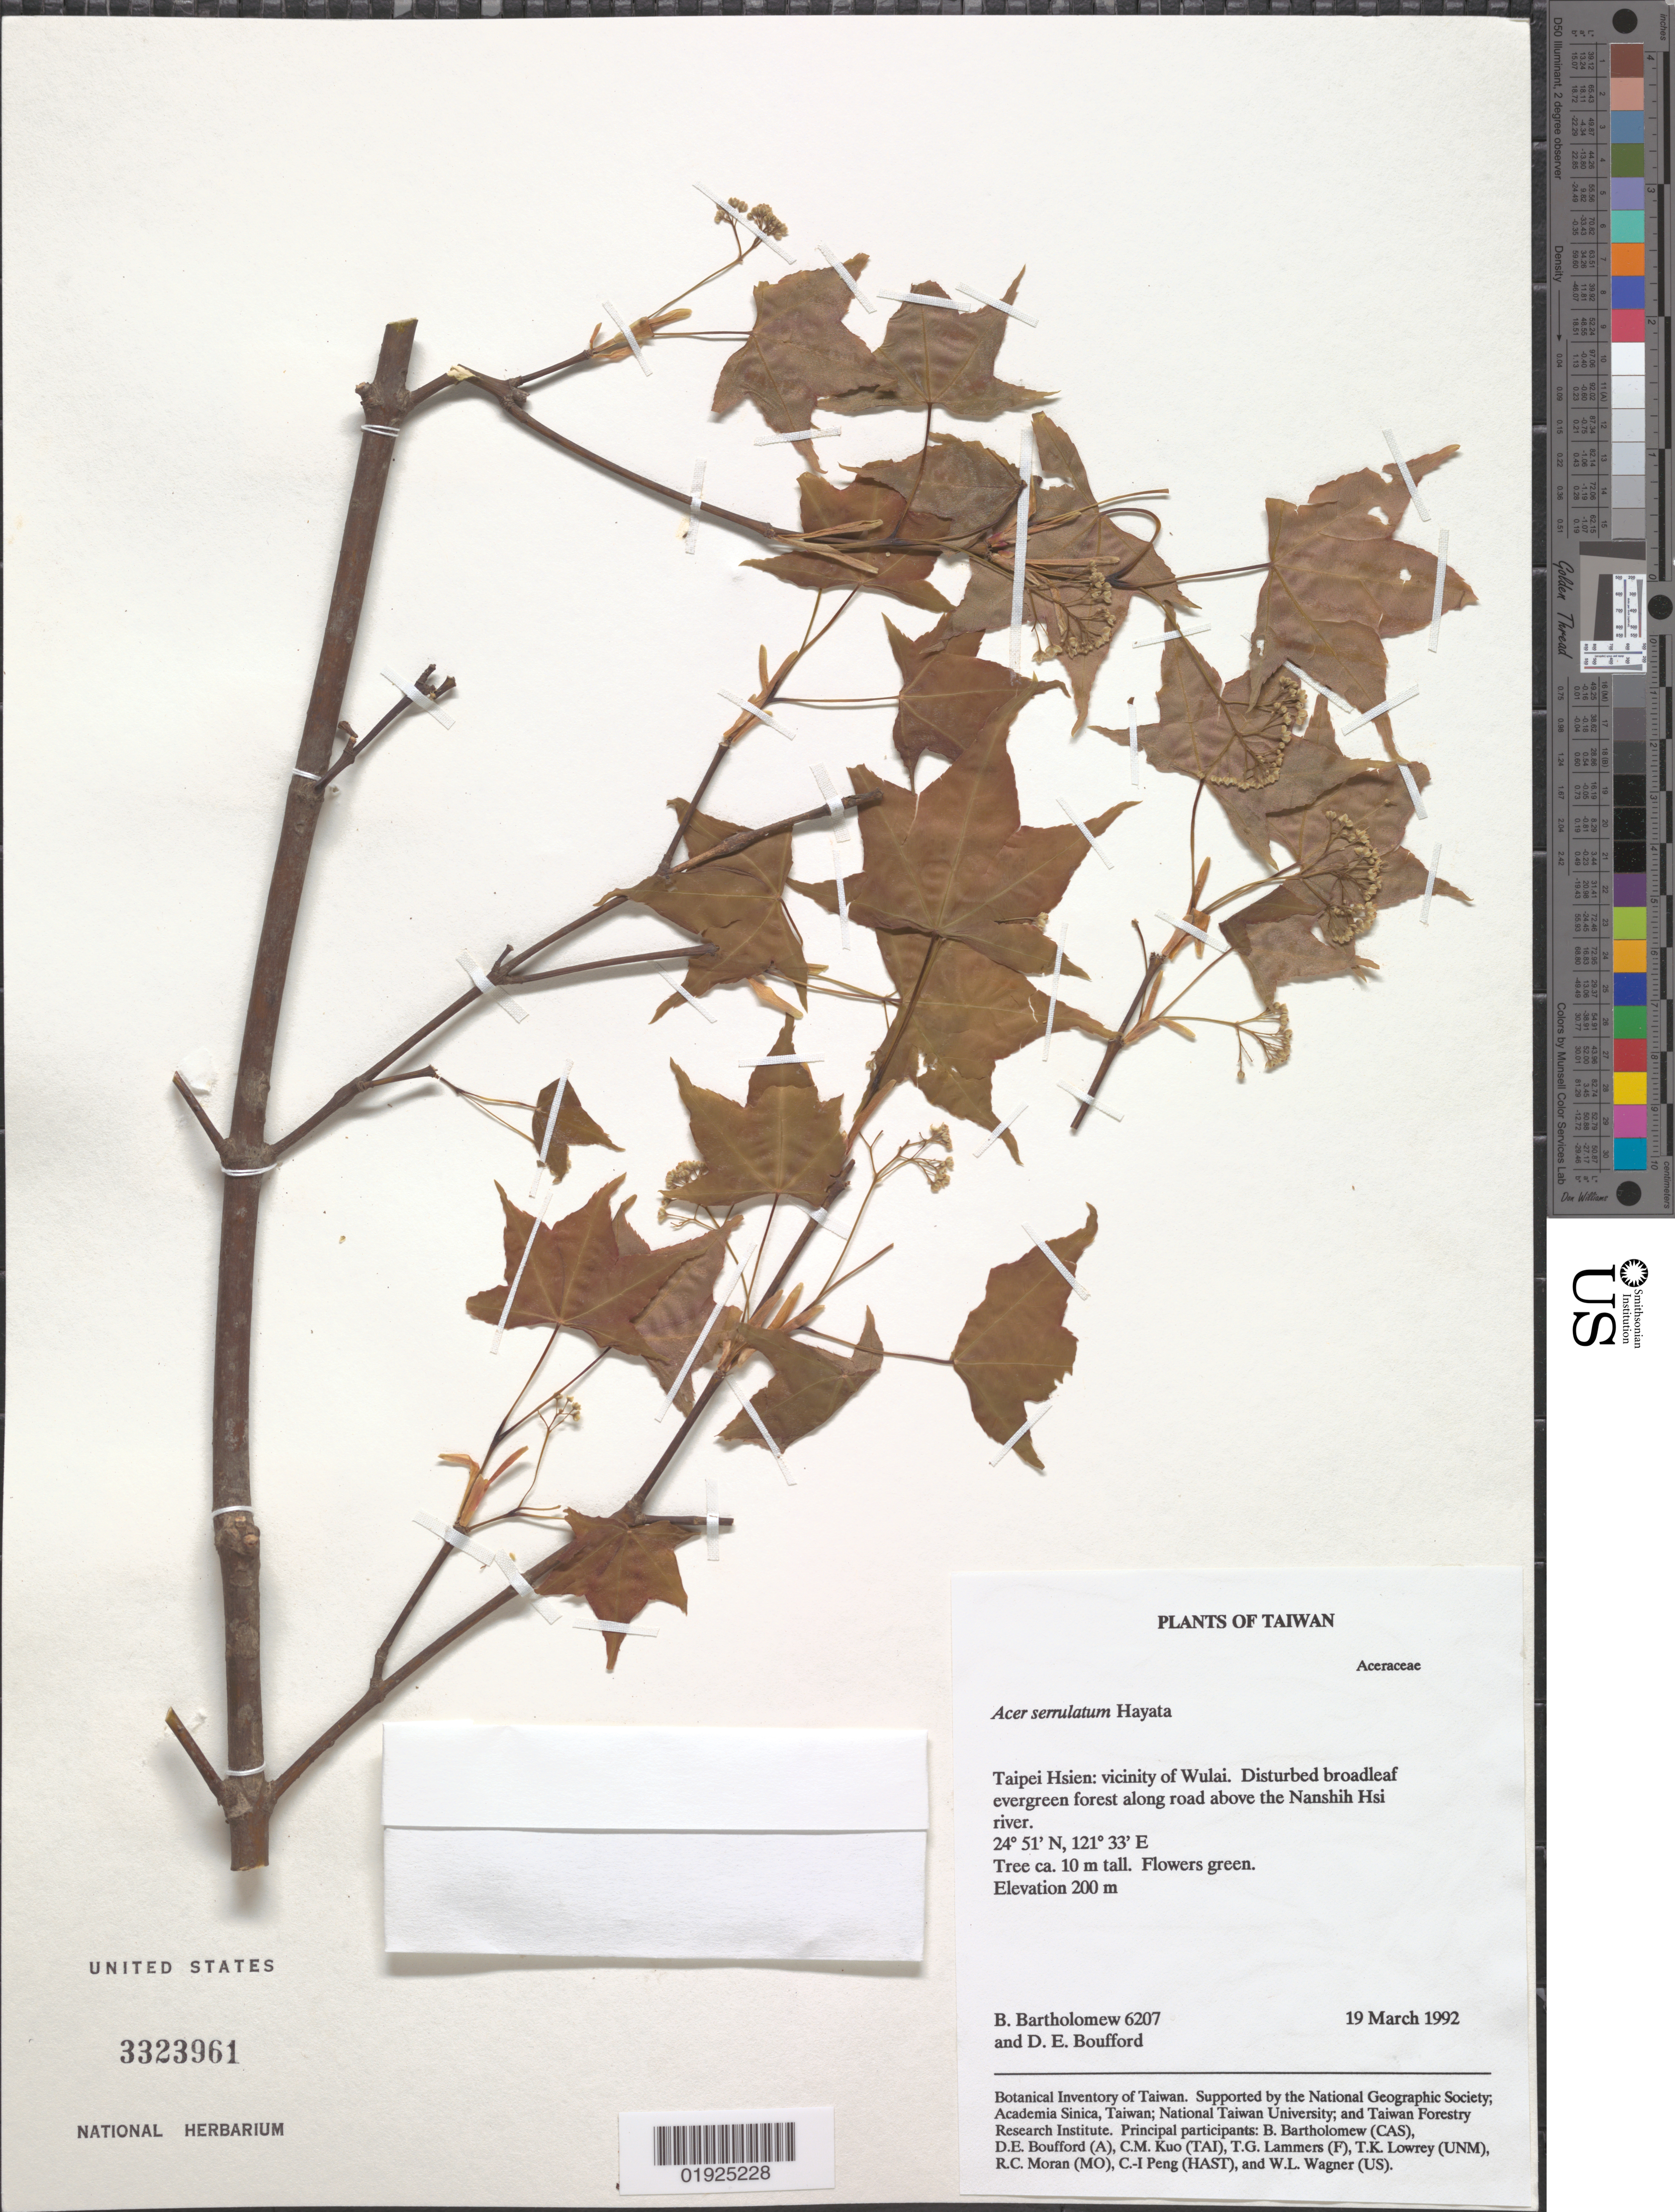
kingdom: Plantae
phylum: Tracheophyta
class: Magnoliopsida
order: Sapindales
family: Sapindaceae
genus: Acer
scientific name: Acer serrulatum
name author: Hayata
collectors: B. M. Bartholomew & D. E. Boufford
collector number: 6207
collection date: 1992-03-19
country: Taiwan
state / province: Taipei City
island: Taiwan I.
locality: Wulai vicinity, above the Nanshih Hsi River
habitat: Disturbed broadleaf evergreen forest along road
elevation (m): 200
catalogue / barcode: US 3323961